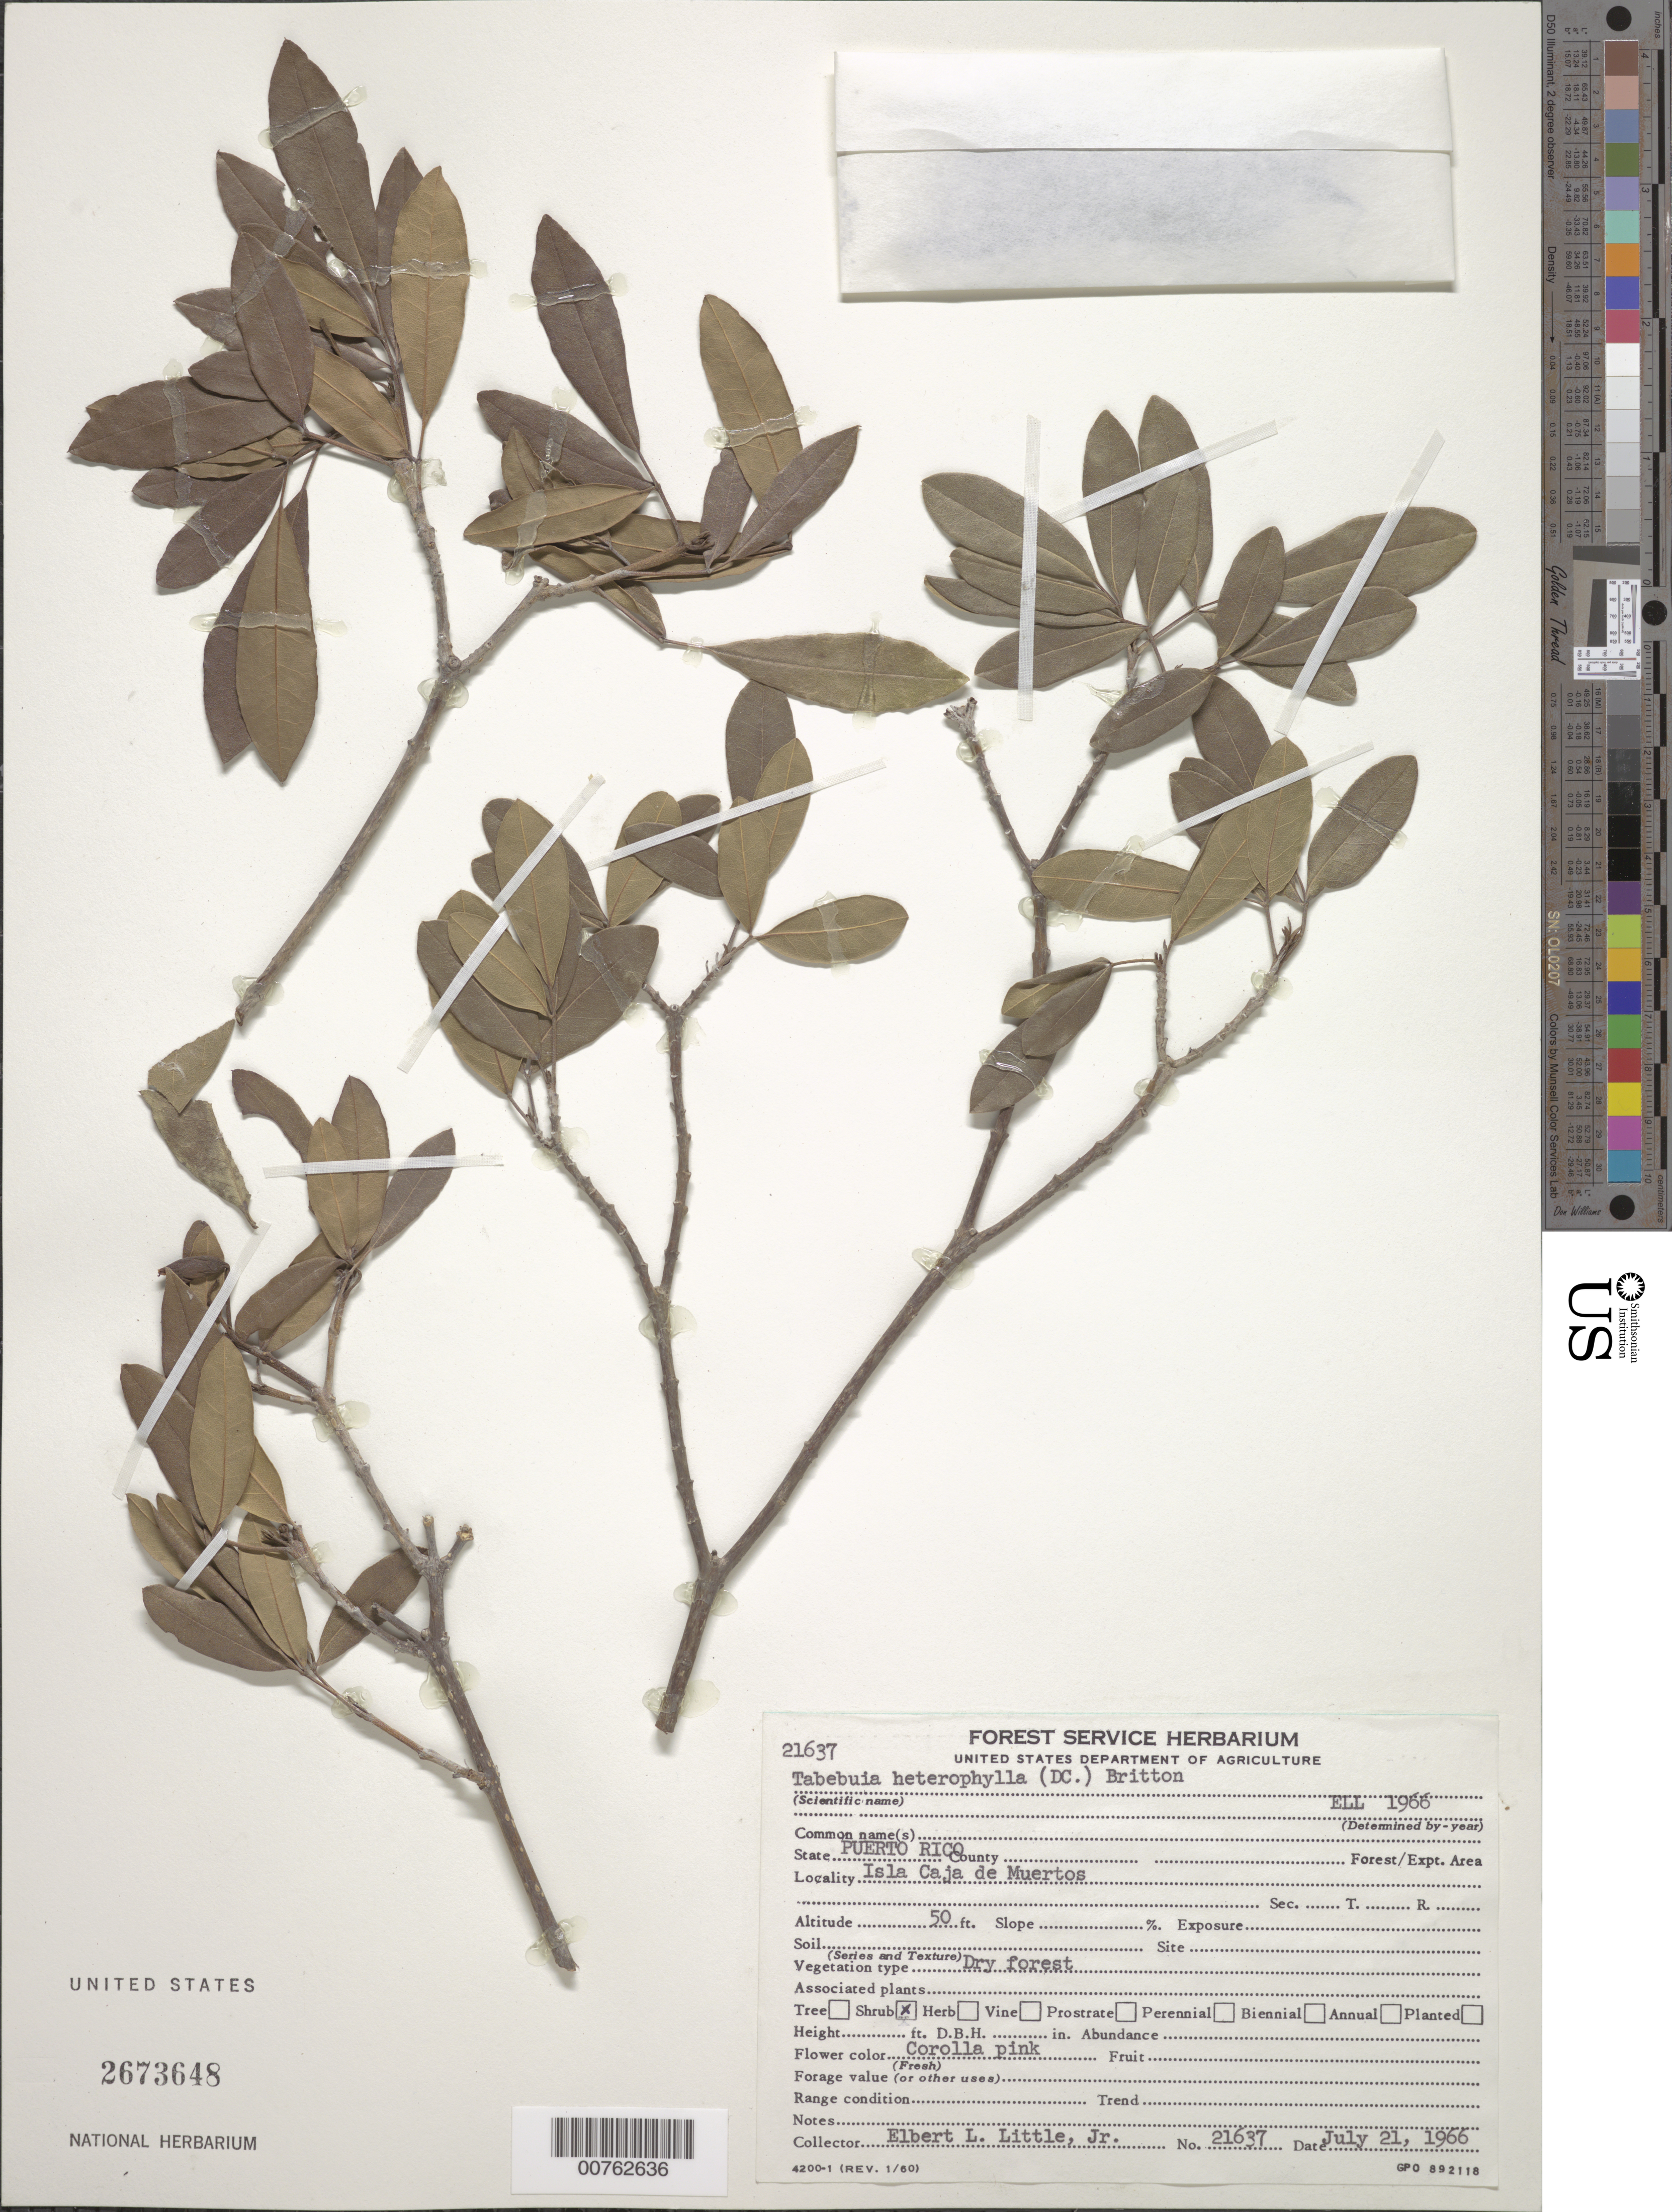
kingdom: Plantae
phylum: Tracheophyta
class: Magnoliopsida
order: Lamiales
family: Bignoniaceae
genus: Tabebuia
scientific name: Tabebuia heterophylla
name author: (DC.) Britton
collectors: E. L. Little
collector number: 21637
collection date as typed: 21 Jul 1966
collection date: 1966-07-21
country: Puerto Rico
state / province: Guayama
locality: Isla Caja de Muertos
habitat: Dry forest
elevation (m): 15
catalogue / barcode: US 2673648